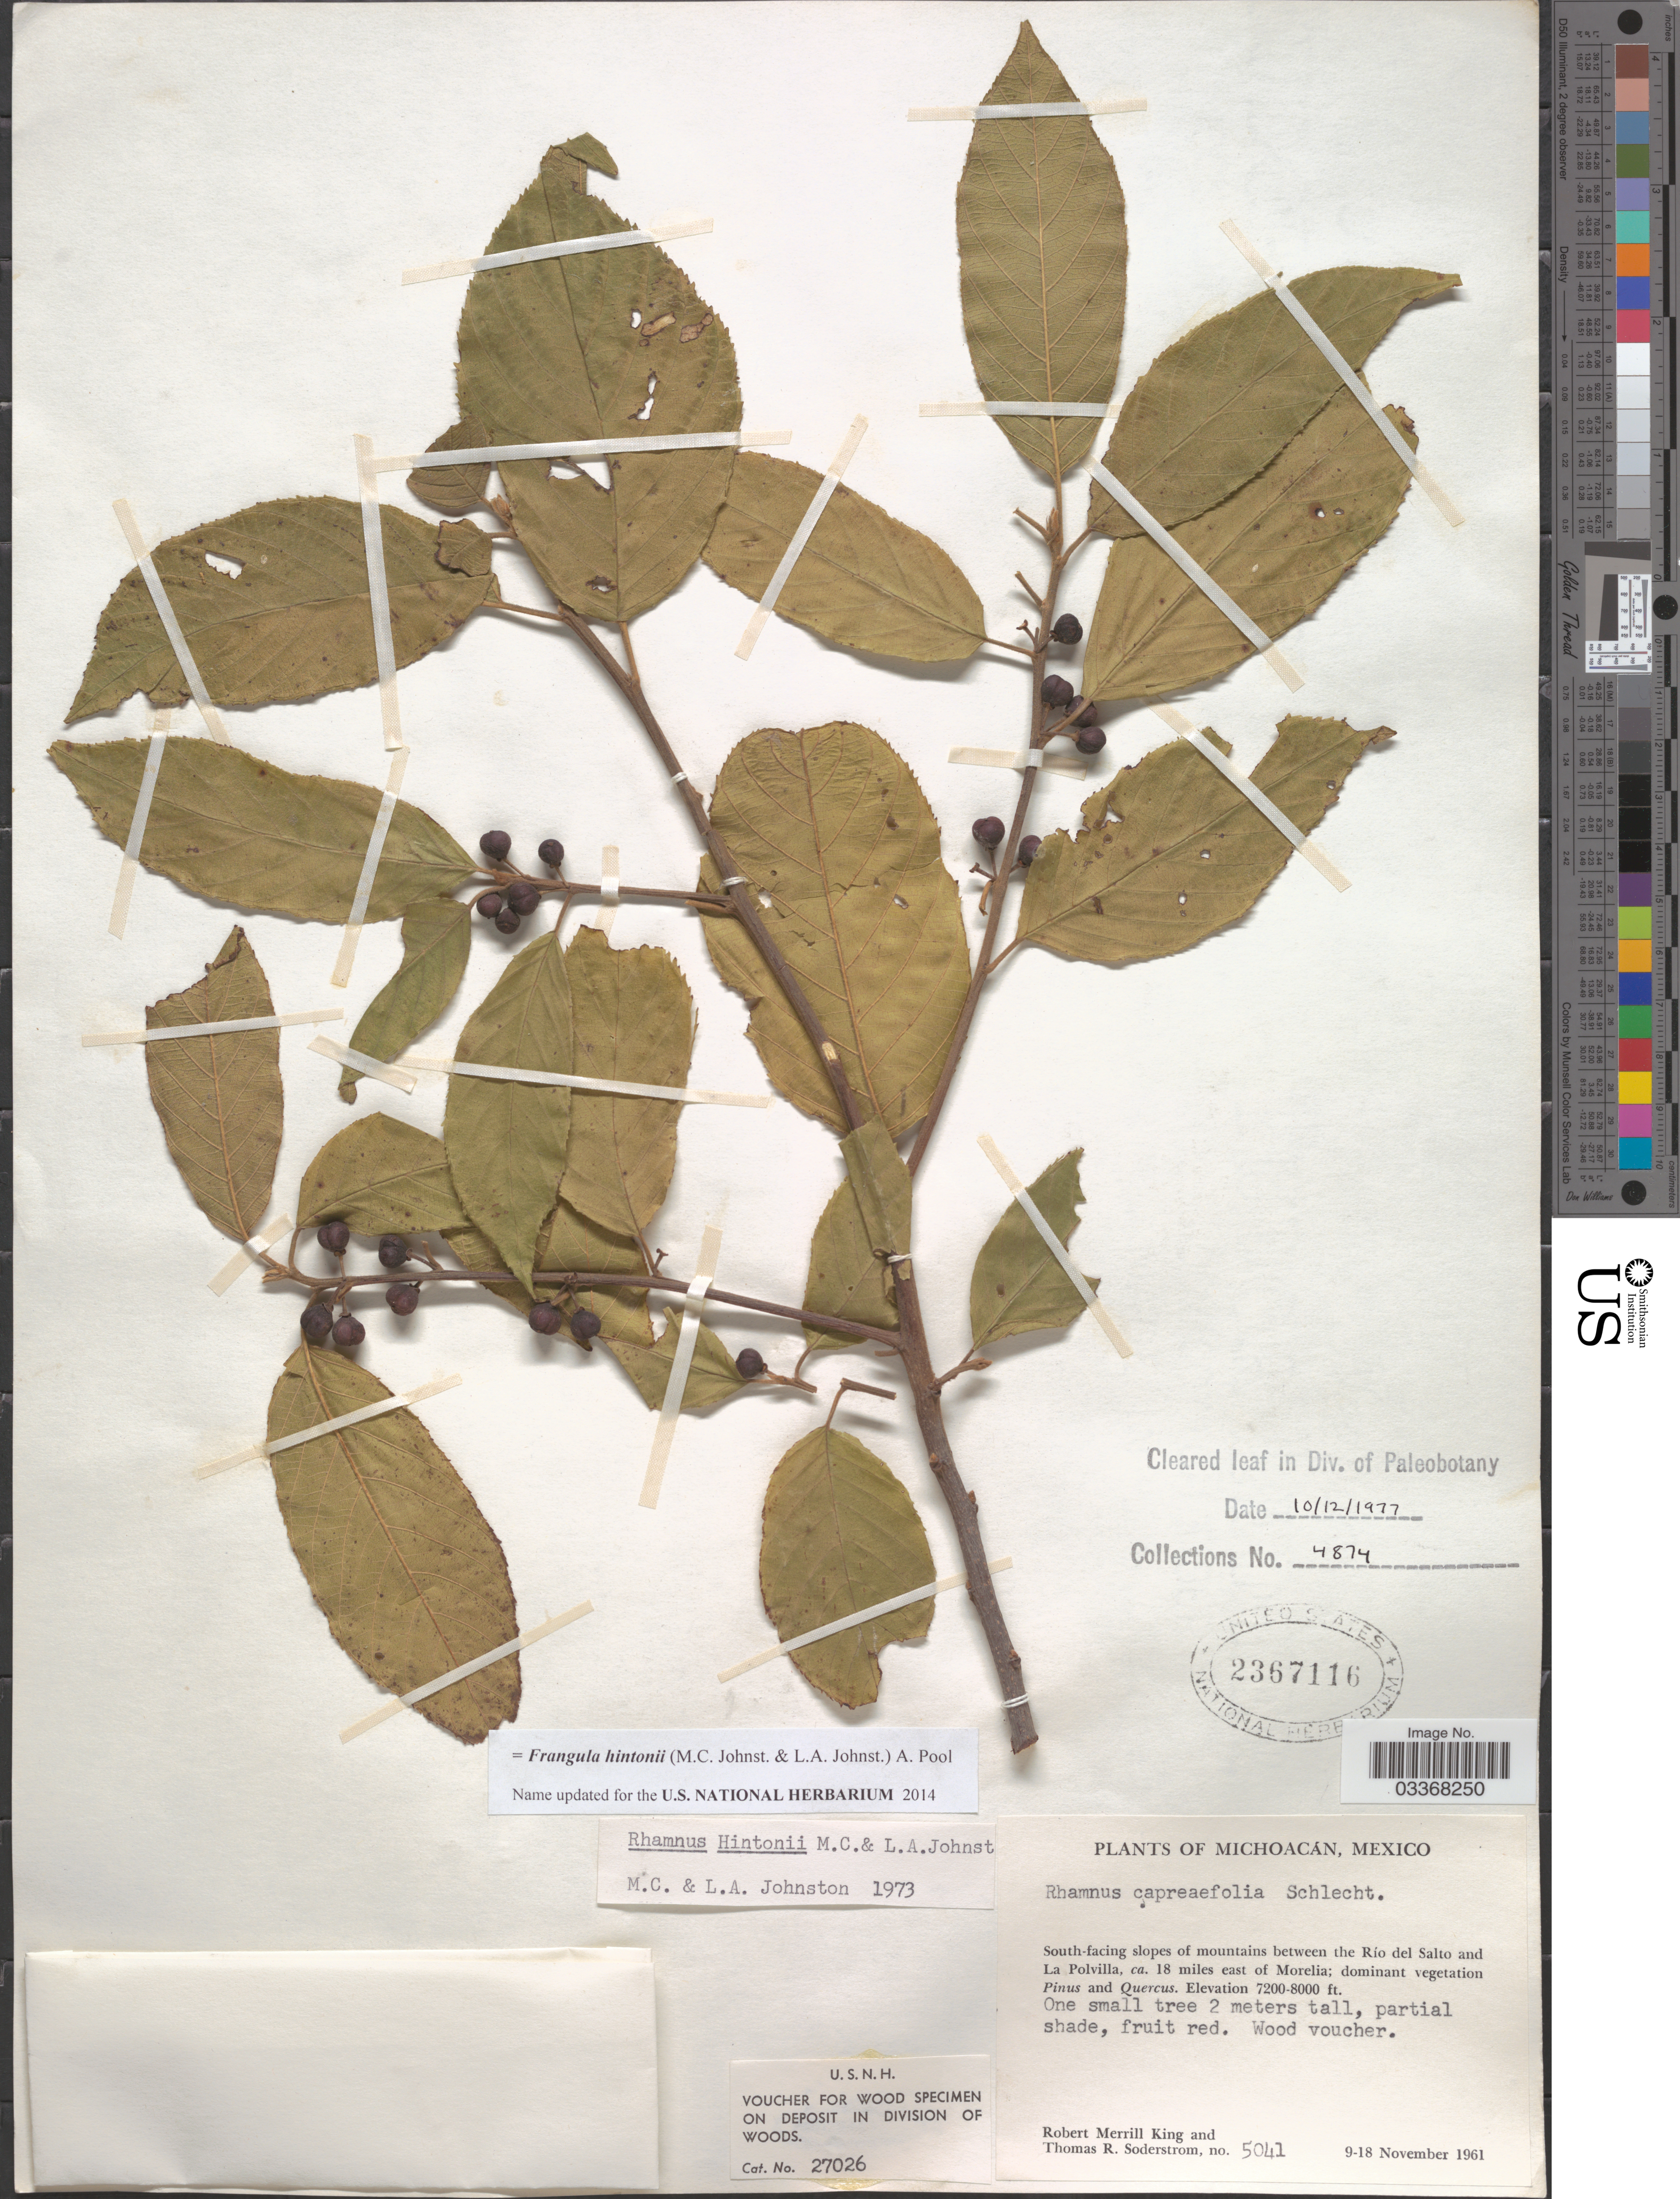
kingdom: Plantae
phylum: Tracheophyta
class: Magnoliopsida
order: Rosales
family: Rhamnaceae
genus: Frangula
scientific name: Frangula hintonii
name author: (M.C. Johnst. & L.A. Johnst.) A. Pool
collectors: R. M. King & T. R. Soderstrom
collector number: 5041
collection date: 1961-11-09/1961-11-18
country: Mexico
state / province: Michoacán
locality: South-facing slopes of mountains between the Río del Salto and La Polvilla, ca. 18 miles east of Morelia.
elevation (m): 2195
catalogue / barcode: US 2367116